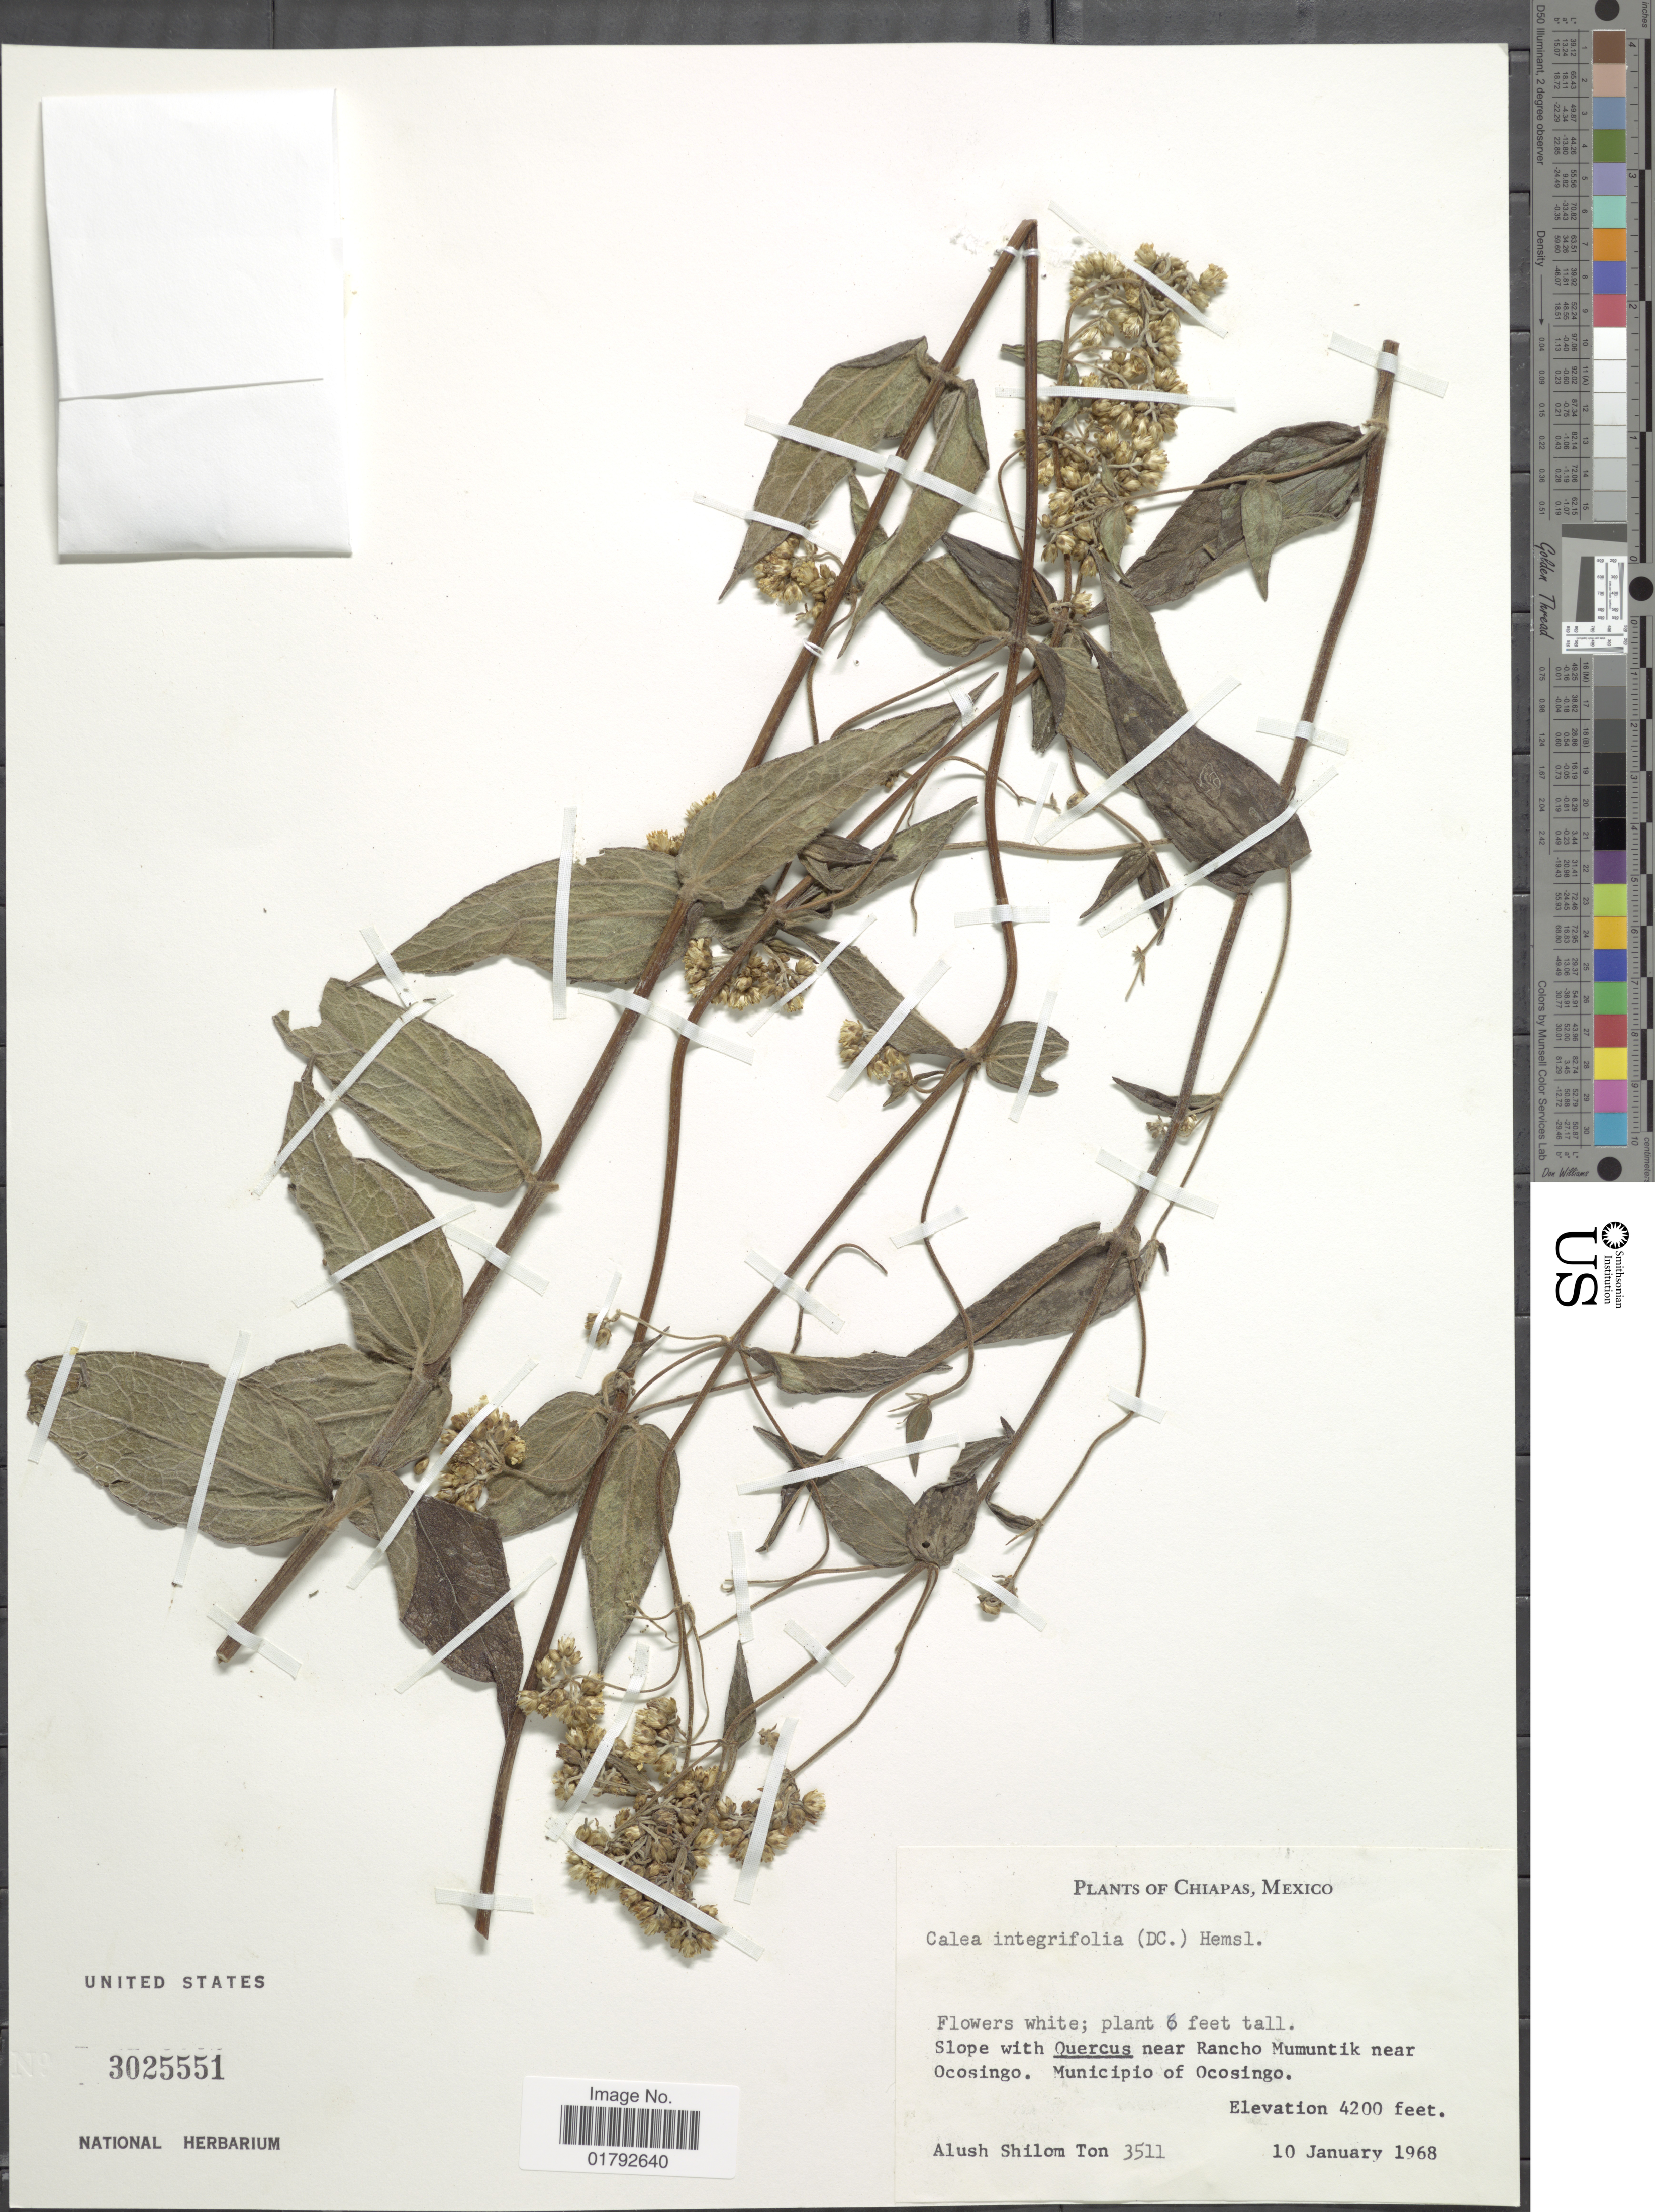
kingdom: Plantae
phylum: Tracheophyta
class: Magnoliopsida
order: Asterales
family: Asteraceae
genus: Alloispermum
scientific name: Alloispermum integrifolium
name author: (DC.) H. Rob.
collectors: A. M. Ton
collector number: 3511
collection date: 1968-01-10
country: Mexico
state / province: Chiapas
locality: Chiapas, Mexico. Slope with Quercus near Rancho Mumuntik near Ocosingo, Municipio of Ocosingo.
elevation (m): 1280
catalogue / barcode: US 3025551